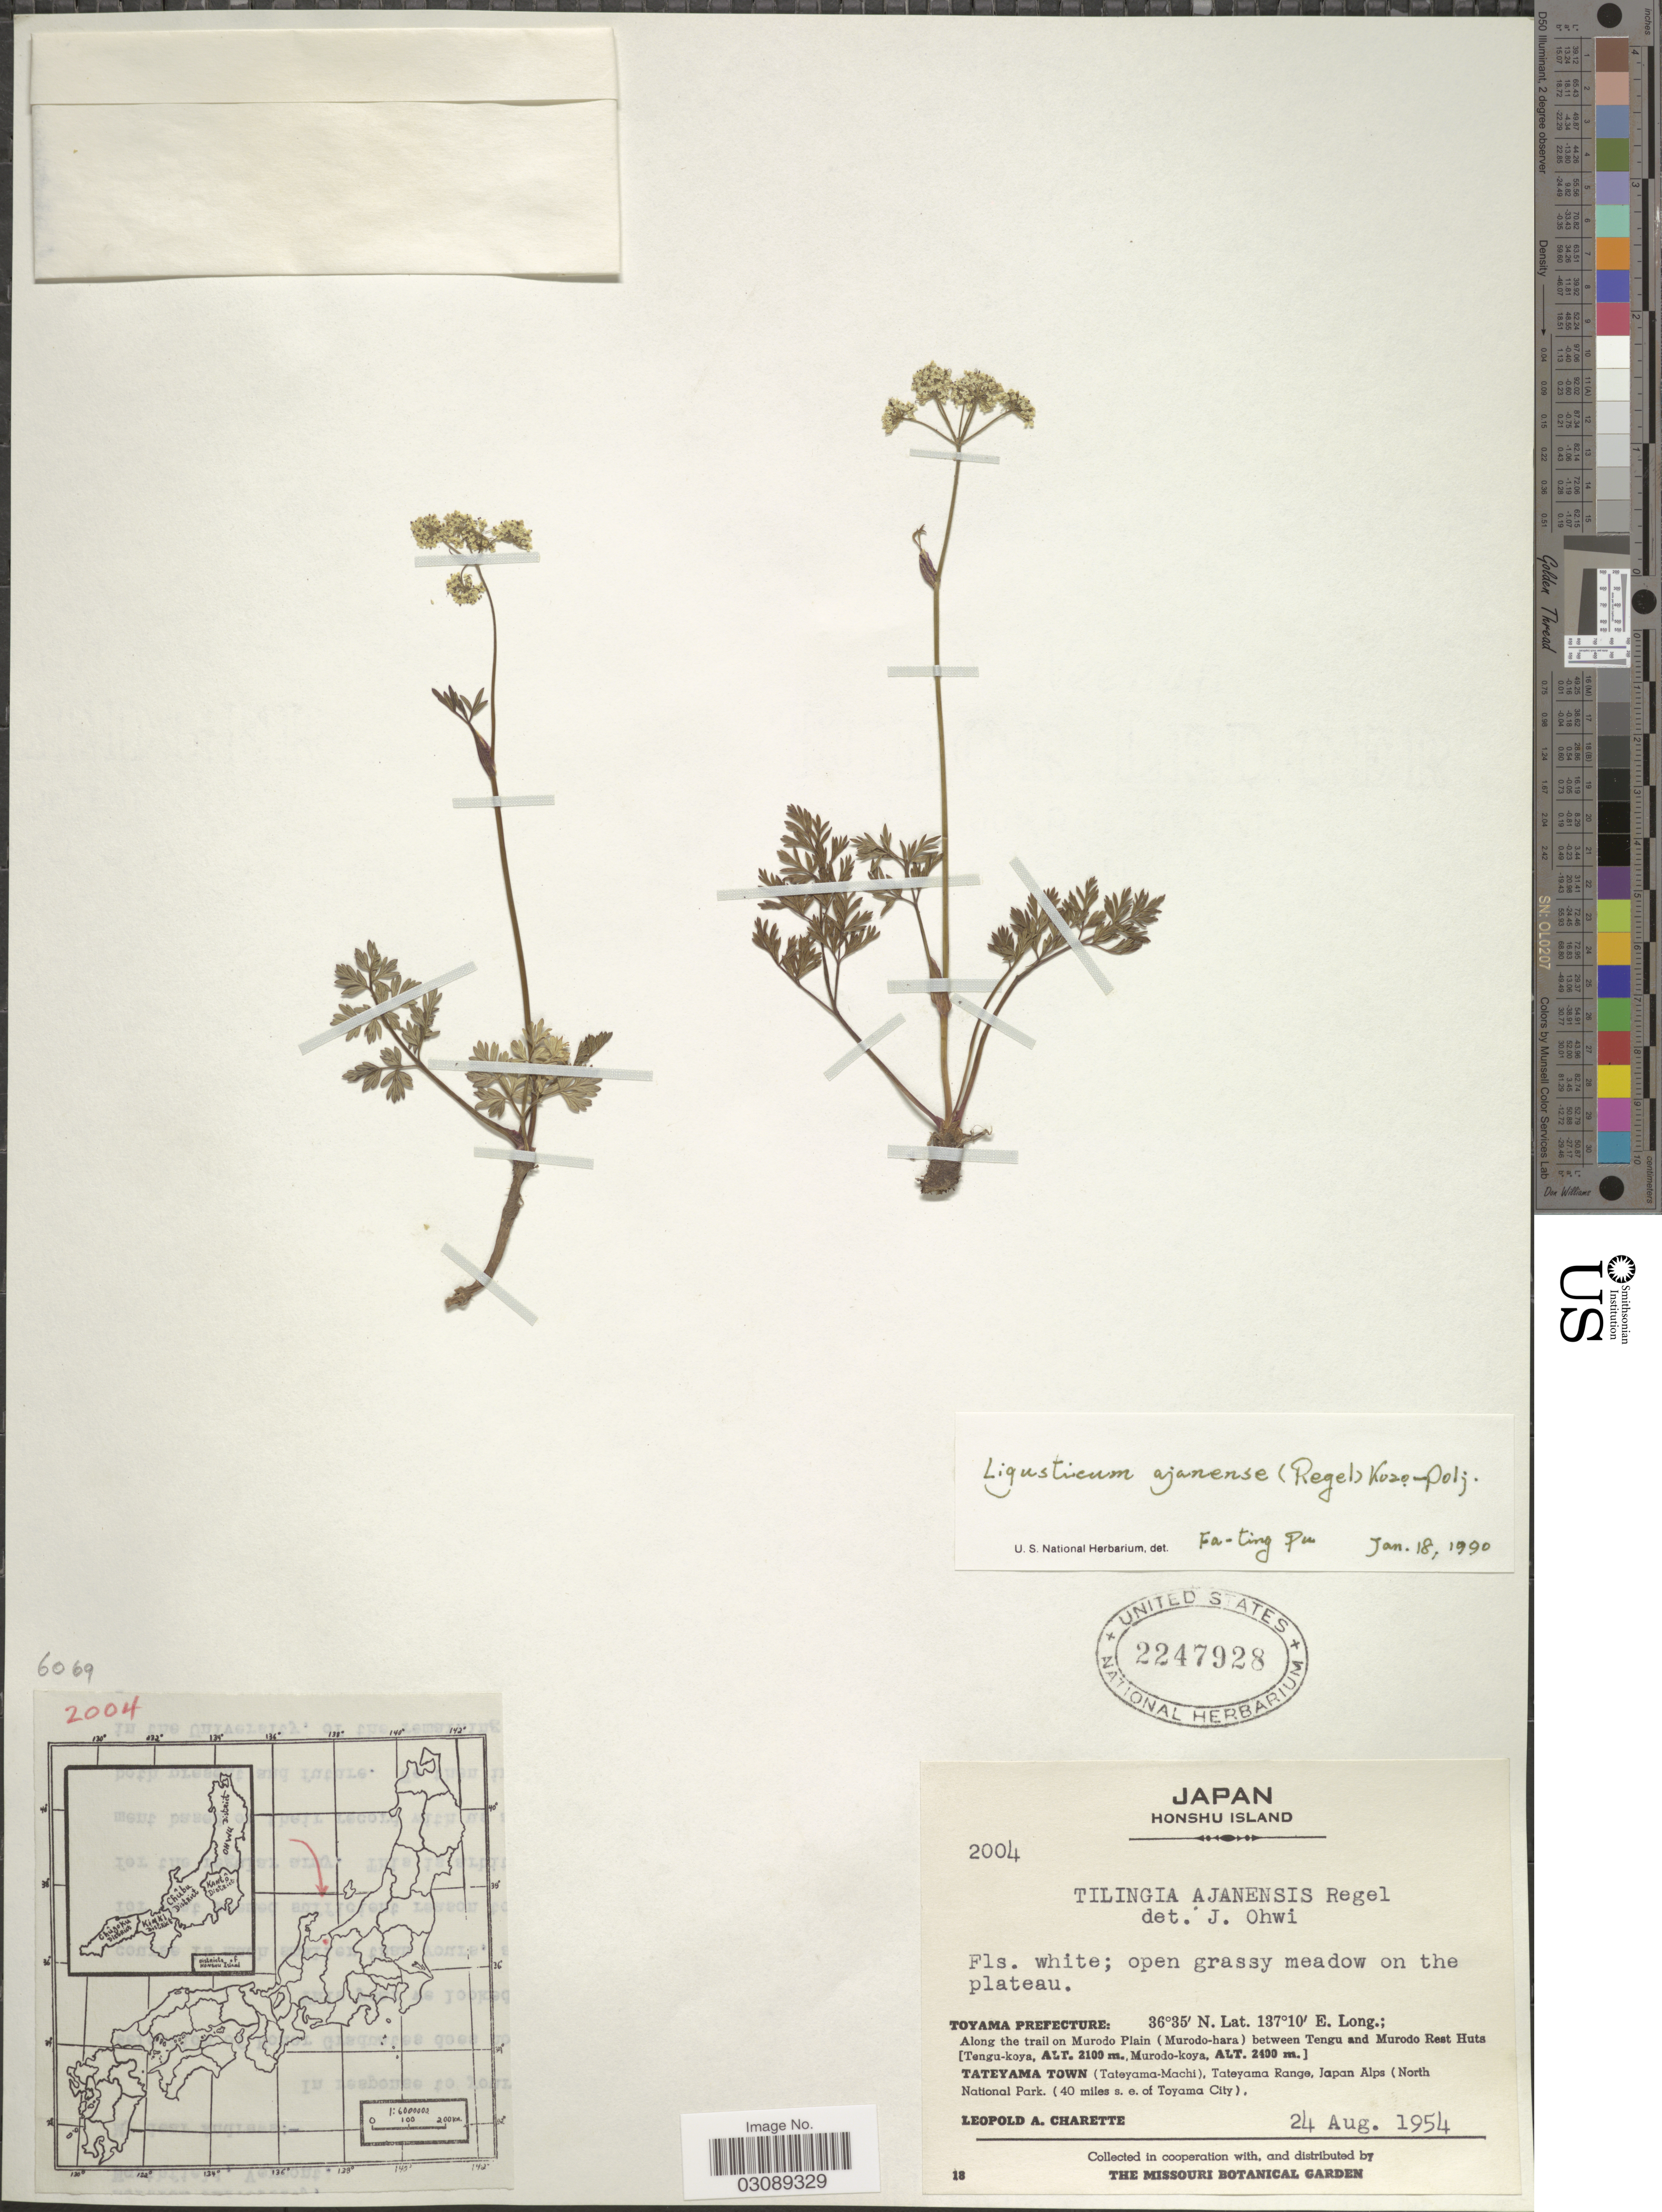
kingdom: Plantae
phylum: Tracheophyta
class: Magnoliopsida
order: Apiales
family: Apiaceae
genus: Ligusticum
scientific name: Ligusticum ajanense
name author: (Regel & Tiling) Koso-Pol.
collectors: L. A. Charette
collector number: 2004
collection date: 1954-08-24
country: Japan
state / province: Toyama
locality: Honshu Island. Toyama Prefecture: Along the trail on Murodo Plain (Murodo-hara) between Tengu and Murodo Rest Huts (Tengu-koya, Murodo-koya). Tateyama Town (Tateyama-Machi), Tateyama Range, Japan Alps (North National Park. (40 miles s. e. of Toyama City).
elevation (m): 2100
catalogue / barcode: US 2247928